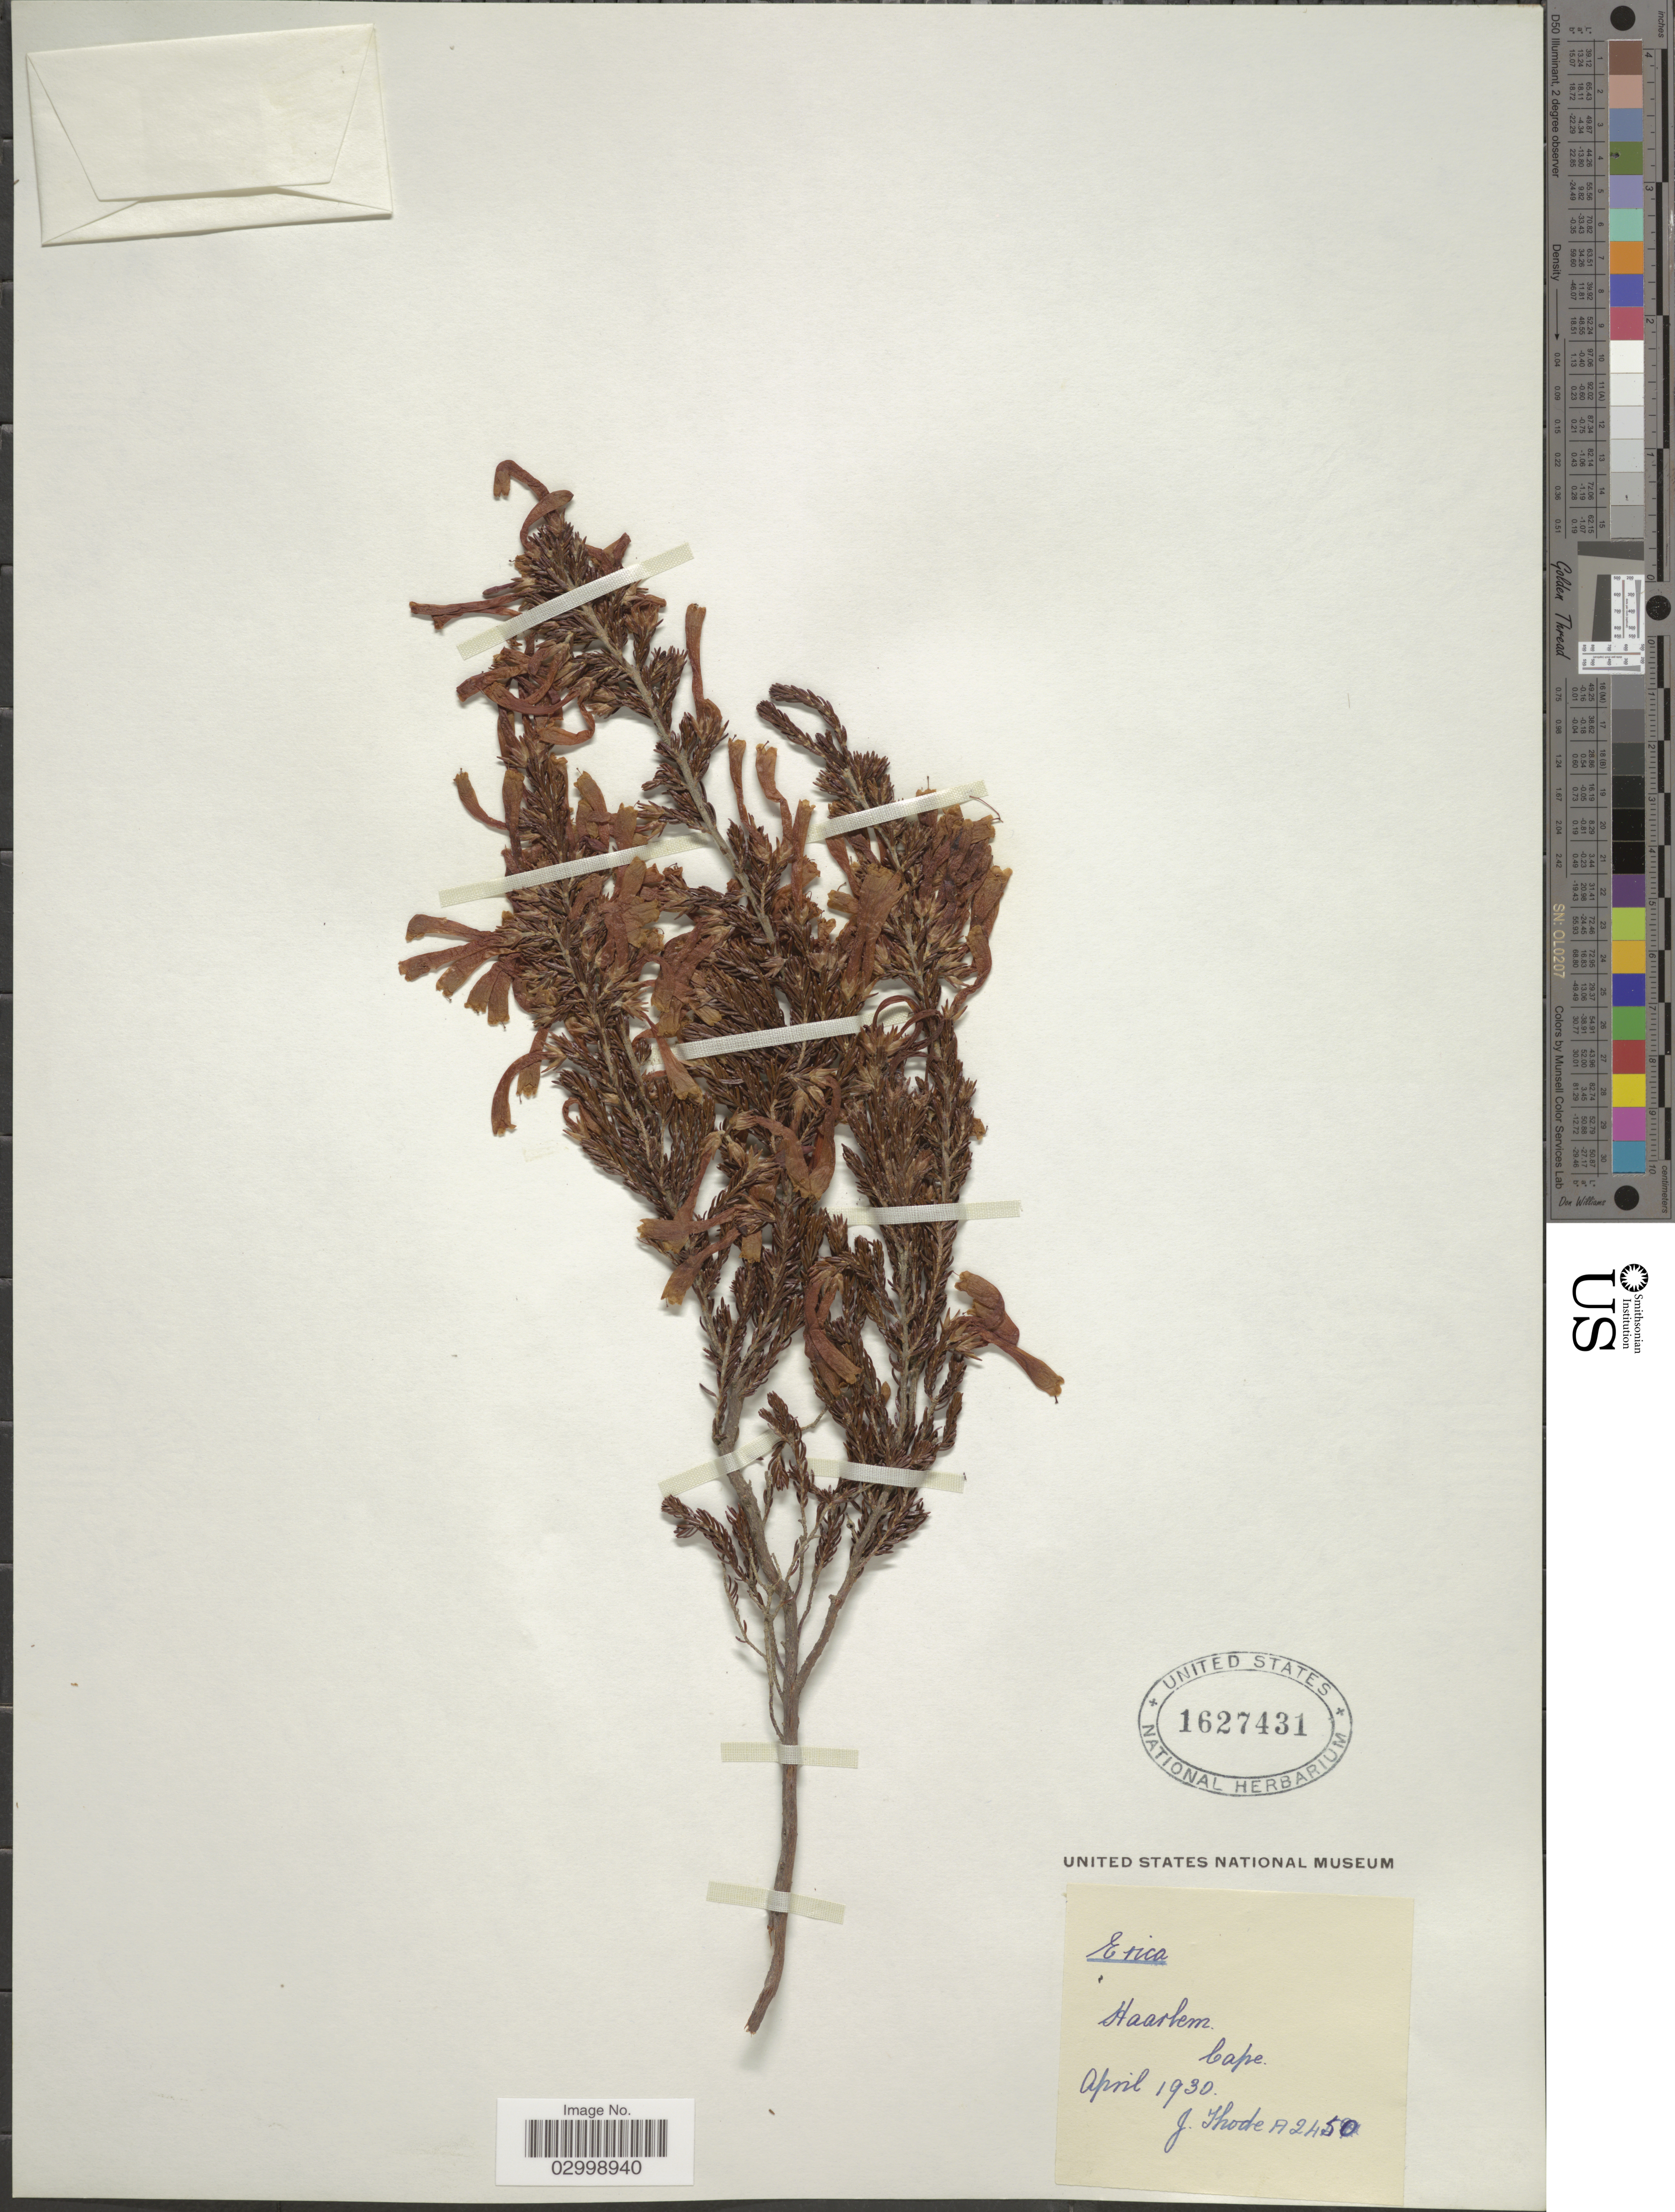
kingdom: Plantae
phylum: Tracheophyta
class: Magnoliopsida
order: Ericales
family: Ericaceae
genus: Erica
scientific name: Erica sp.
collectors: J. Thode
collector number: A2450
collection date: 1930-04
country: South Africa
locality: Haarlem, Cape.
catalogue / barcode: US 1627431